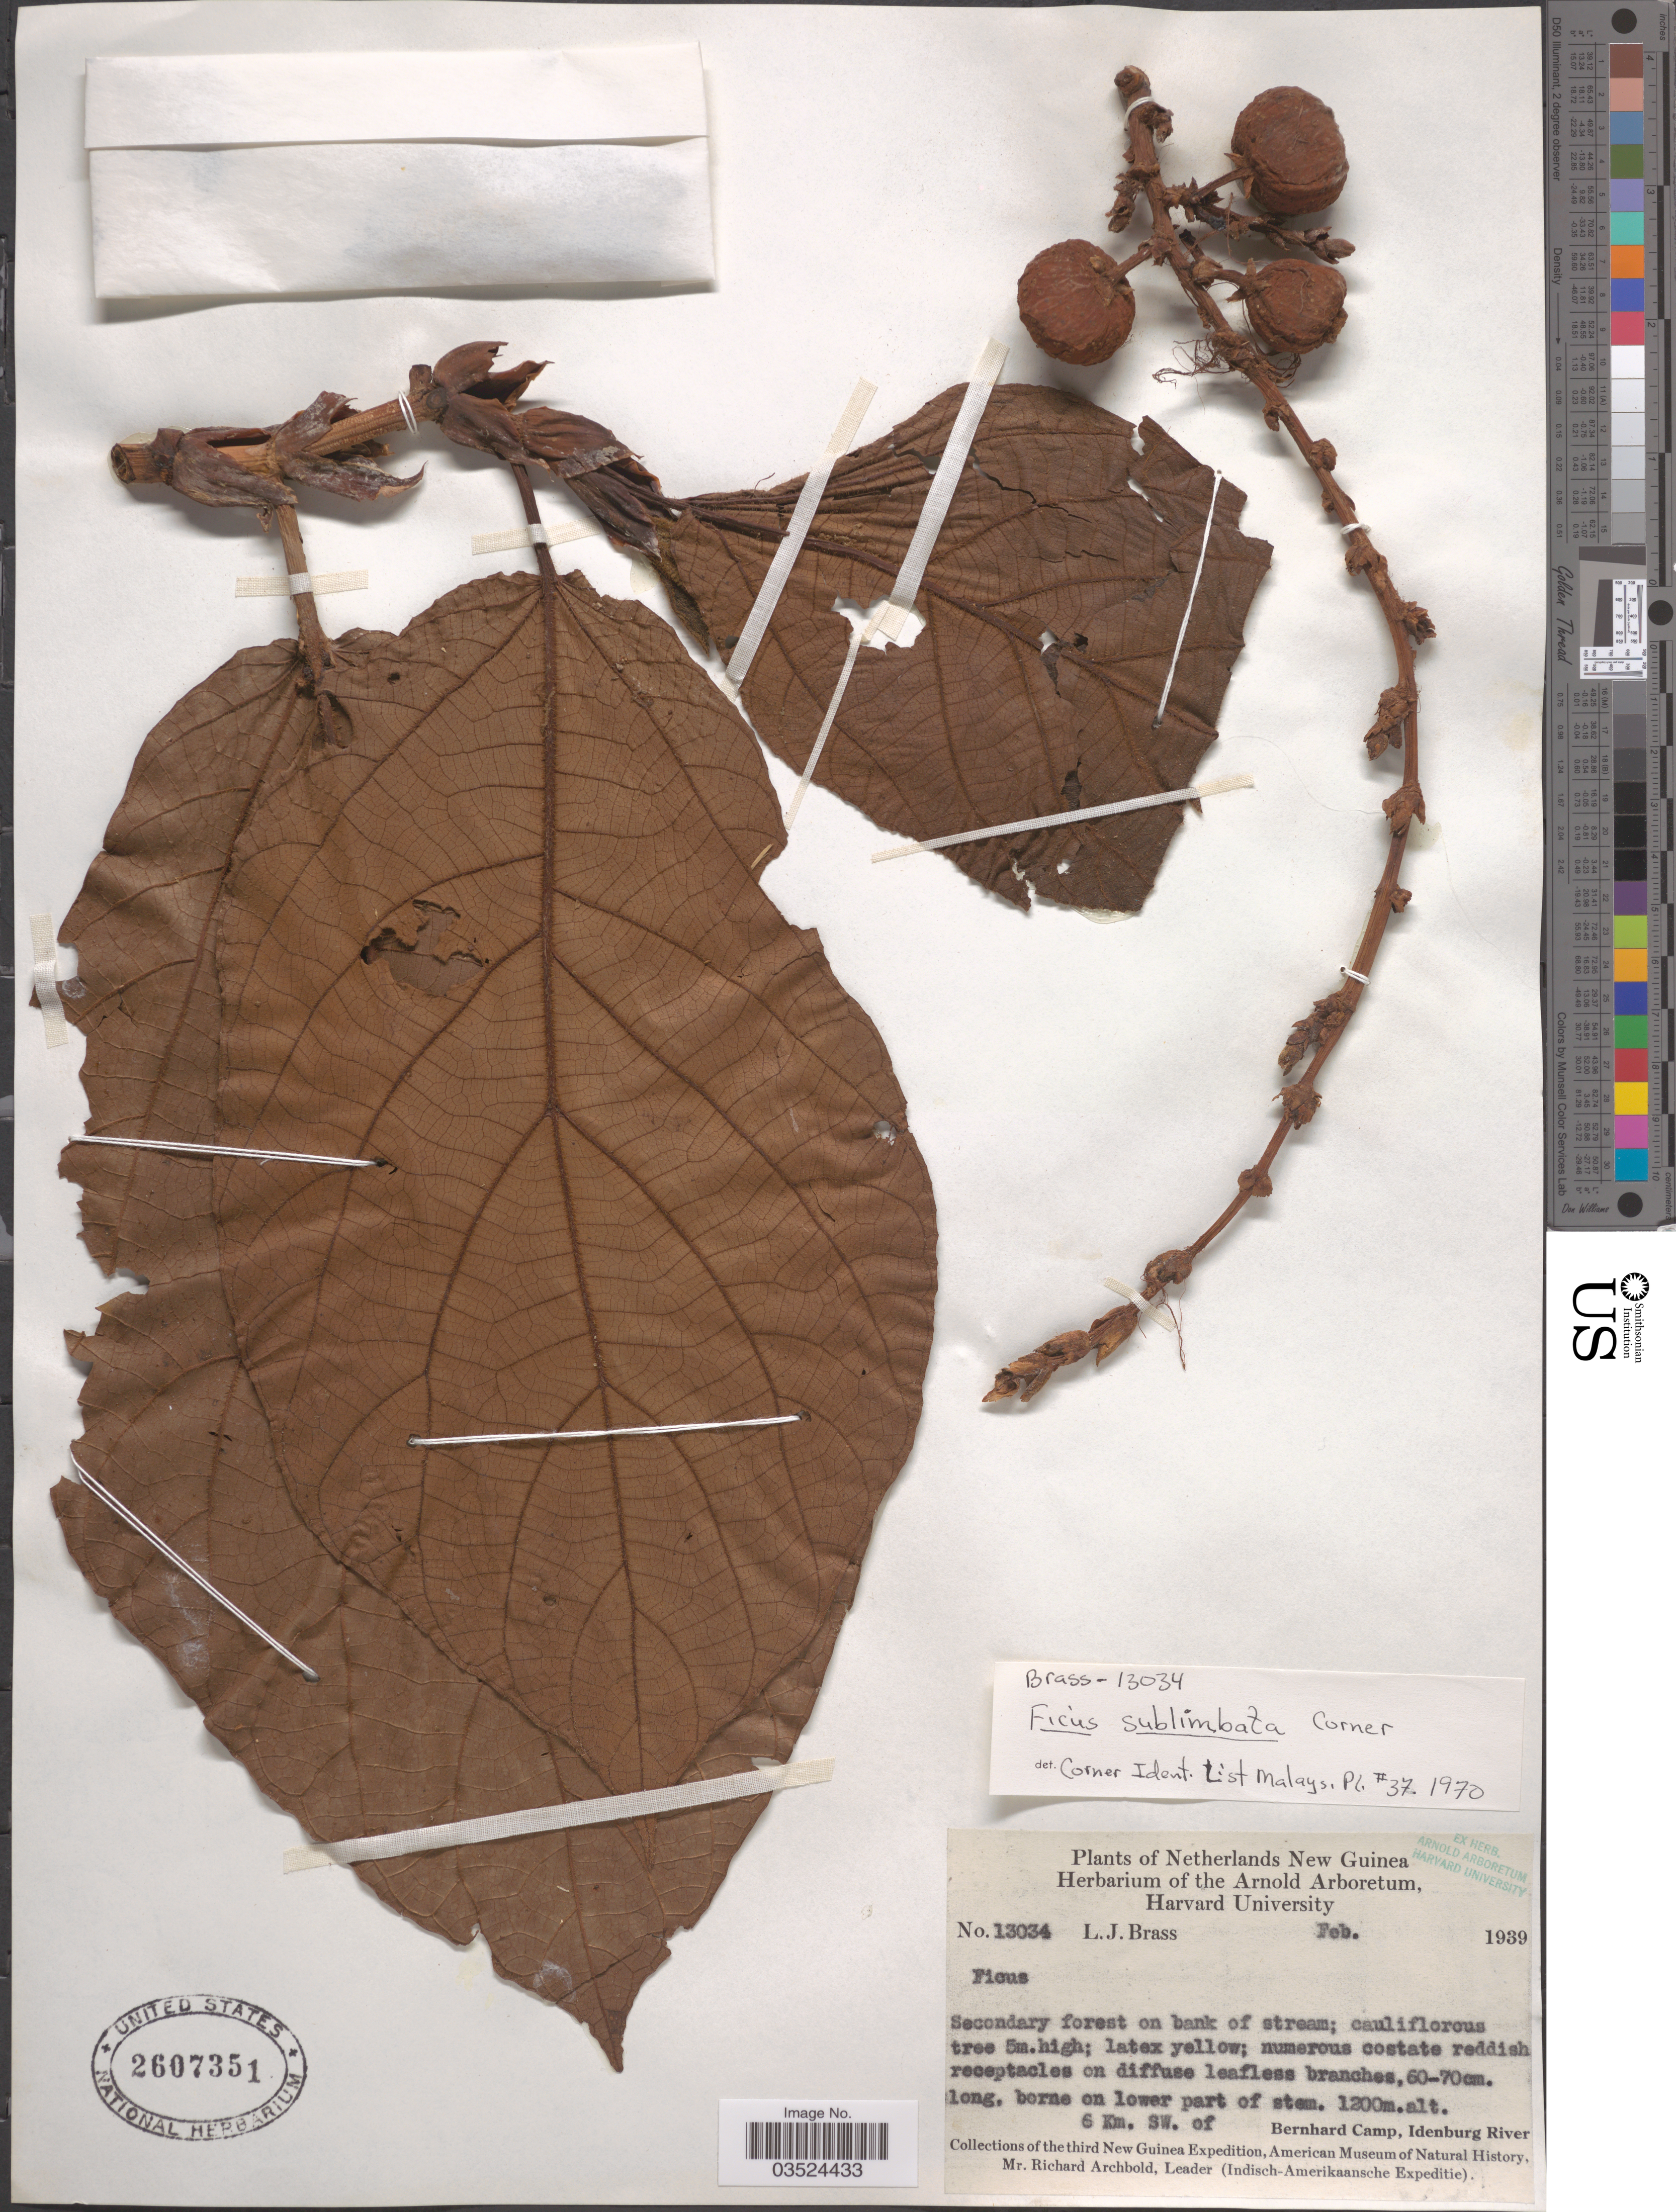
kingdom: Plantae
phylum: Tracheophyta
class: Magnoliopsida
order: Rosales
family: Moraceae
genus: Ficus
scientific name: Ficus sublimbata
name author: Corner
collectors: L. J. Brass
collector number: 13034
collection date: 1939-02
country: Indonesia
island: New Guinea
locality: Netherlands New Guinea. 6 Km. SW. of Bernhard Camp, Idenburg River.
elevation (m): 1200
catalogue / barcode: US 2607351